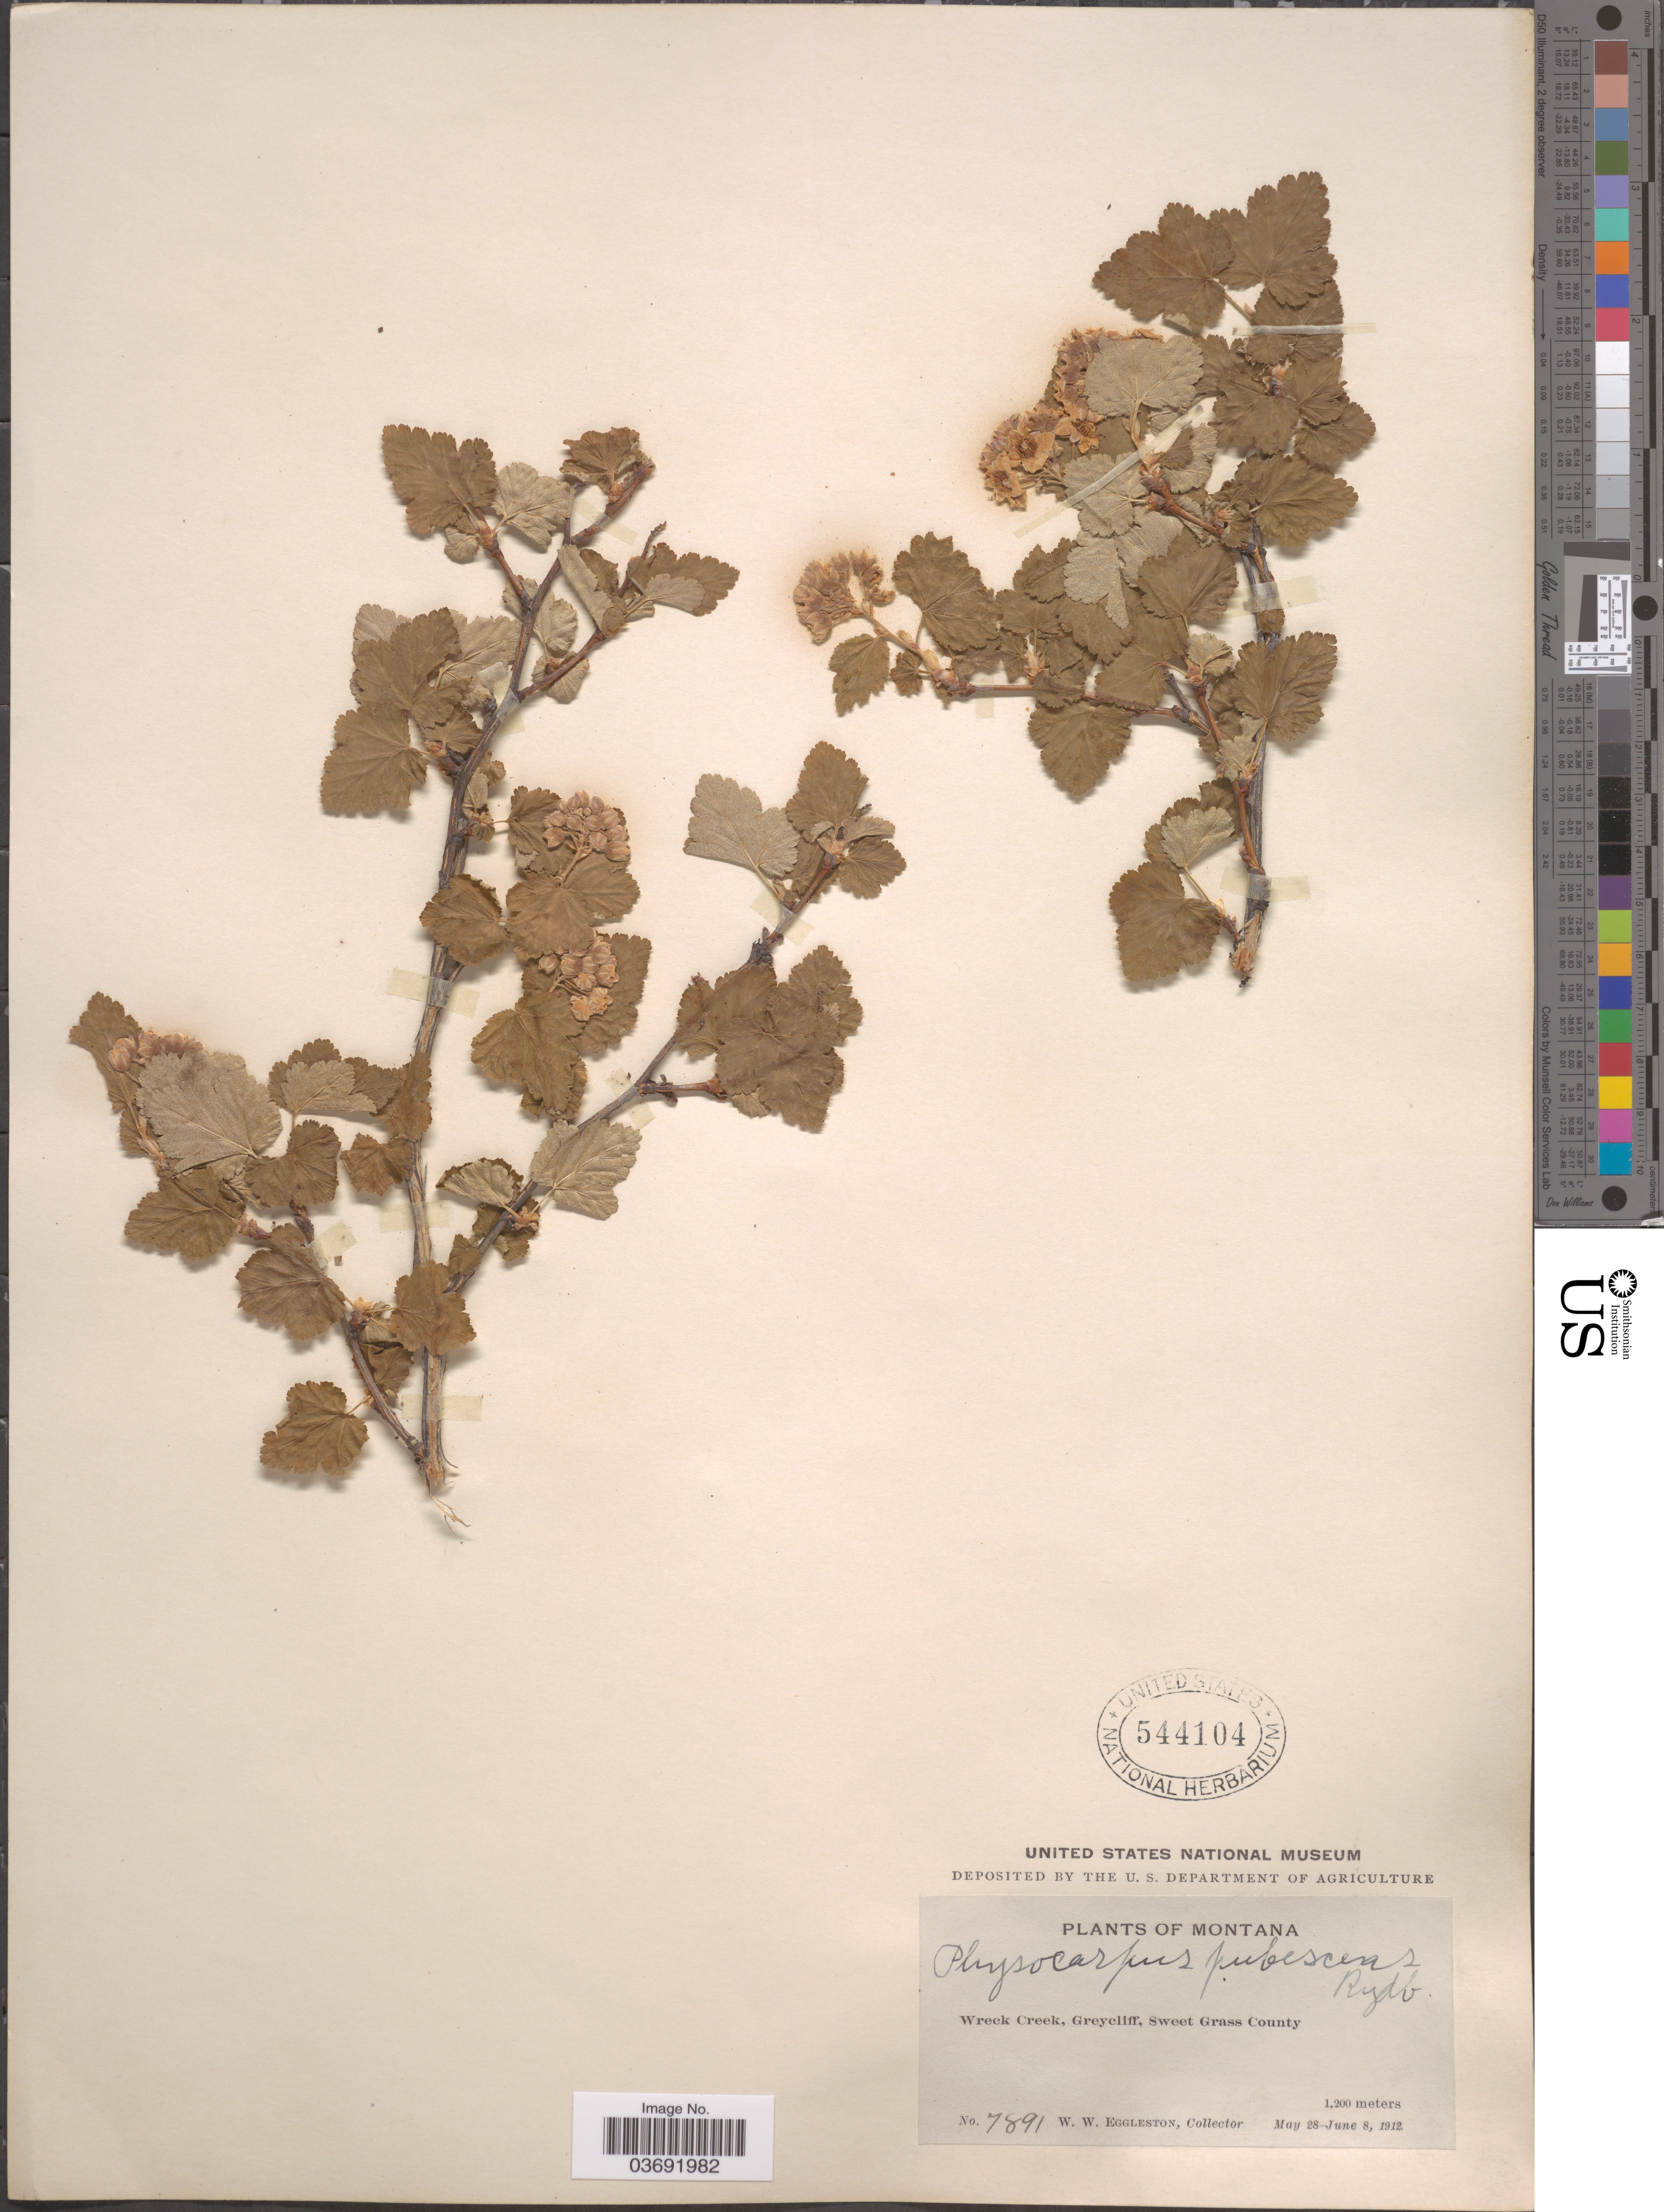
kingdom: Plantae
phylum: Tracheophyta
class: Magnoliopsida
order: Rosales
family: Rosaceae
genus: Physocarpus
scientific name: Physocarpus malvaceus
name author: (Greene) Kuntze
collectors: W. W. Eggleston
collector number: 7891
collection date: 1912-05-28/1912-06-08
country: United States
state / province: Montana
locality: Wreck Creek, Greycliff, Sweet Grass County.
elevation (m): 1200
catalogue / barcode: US 544104